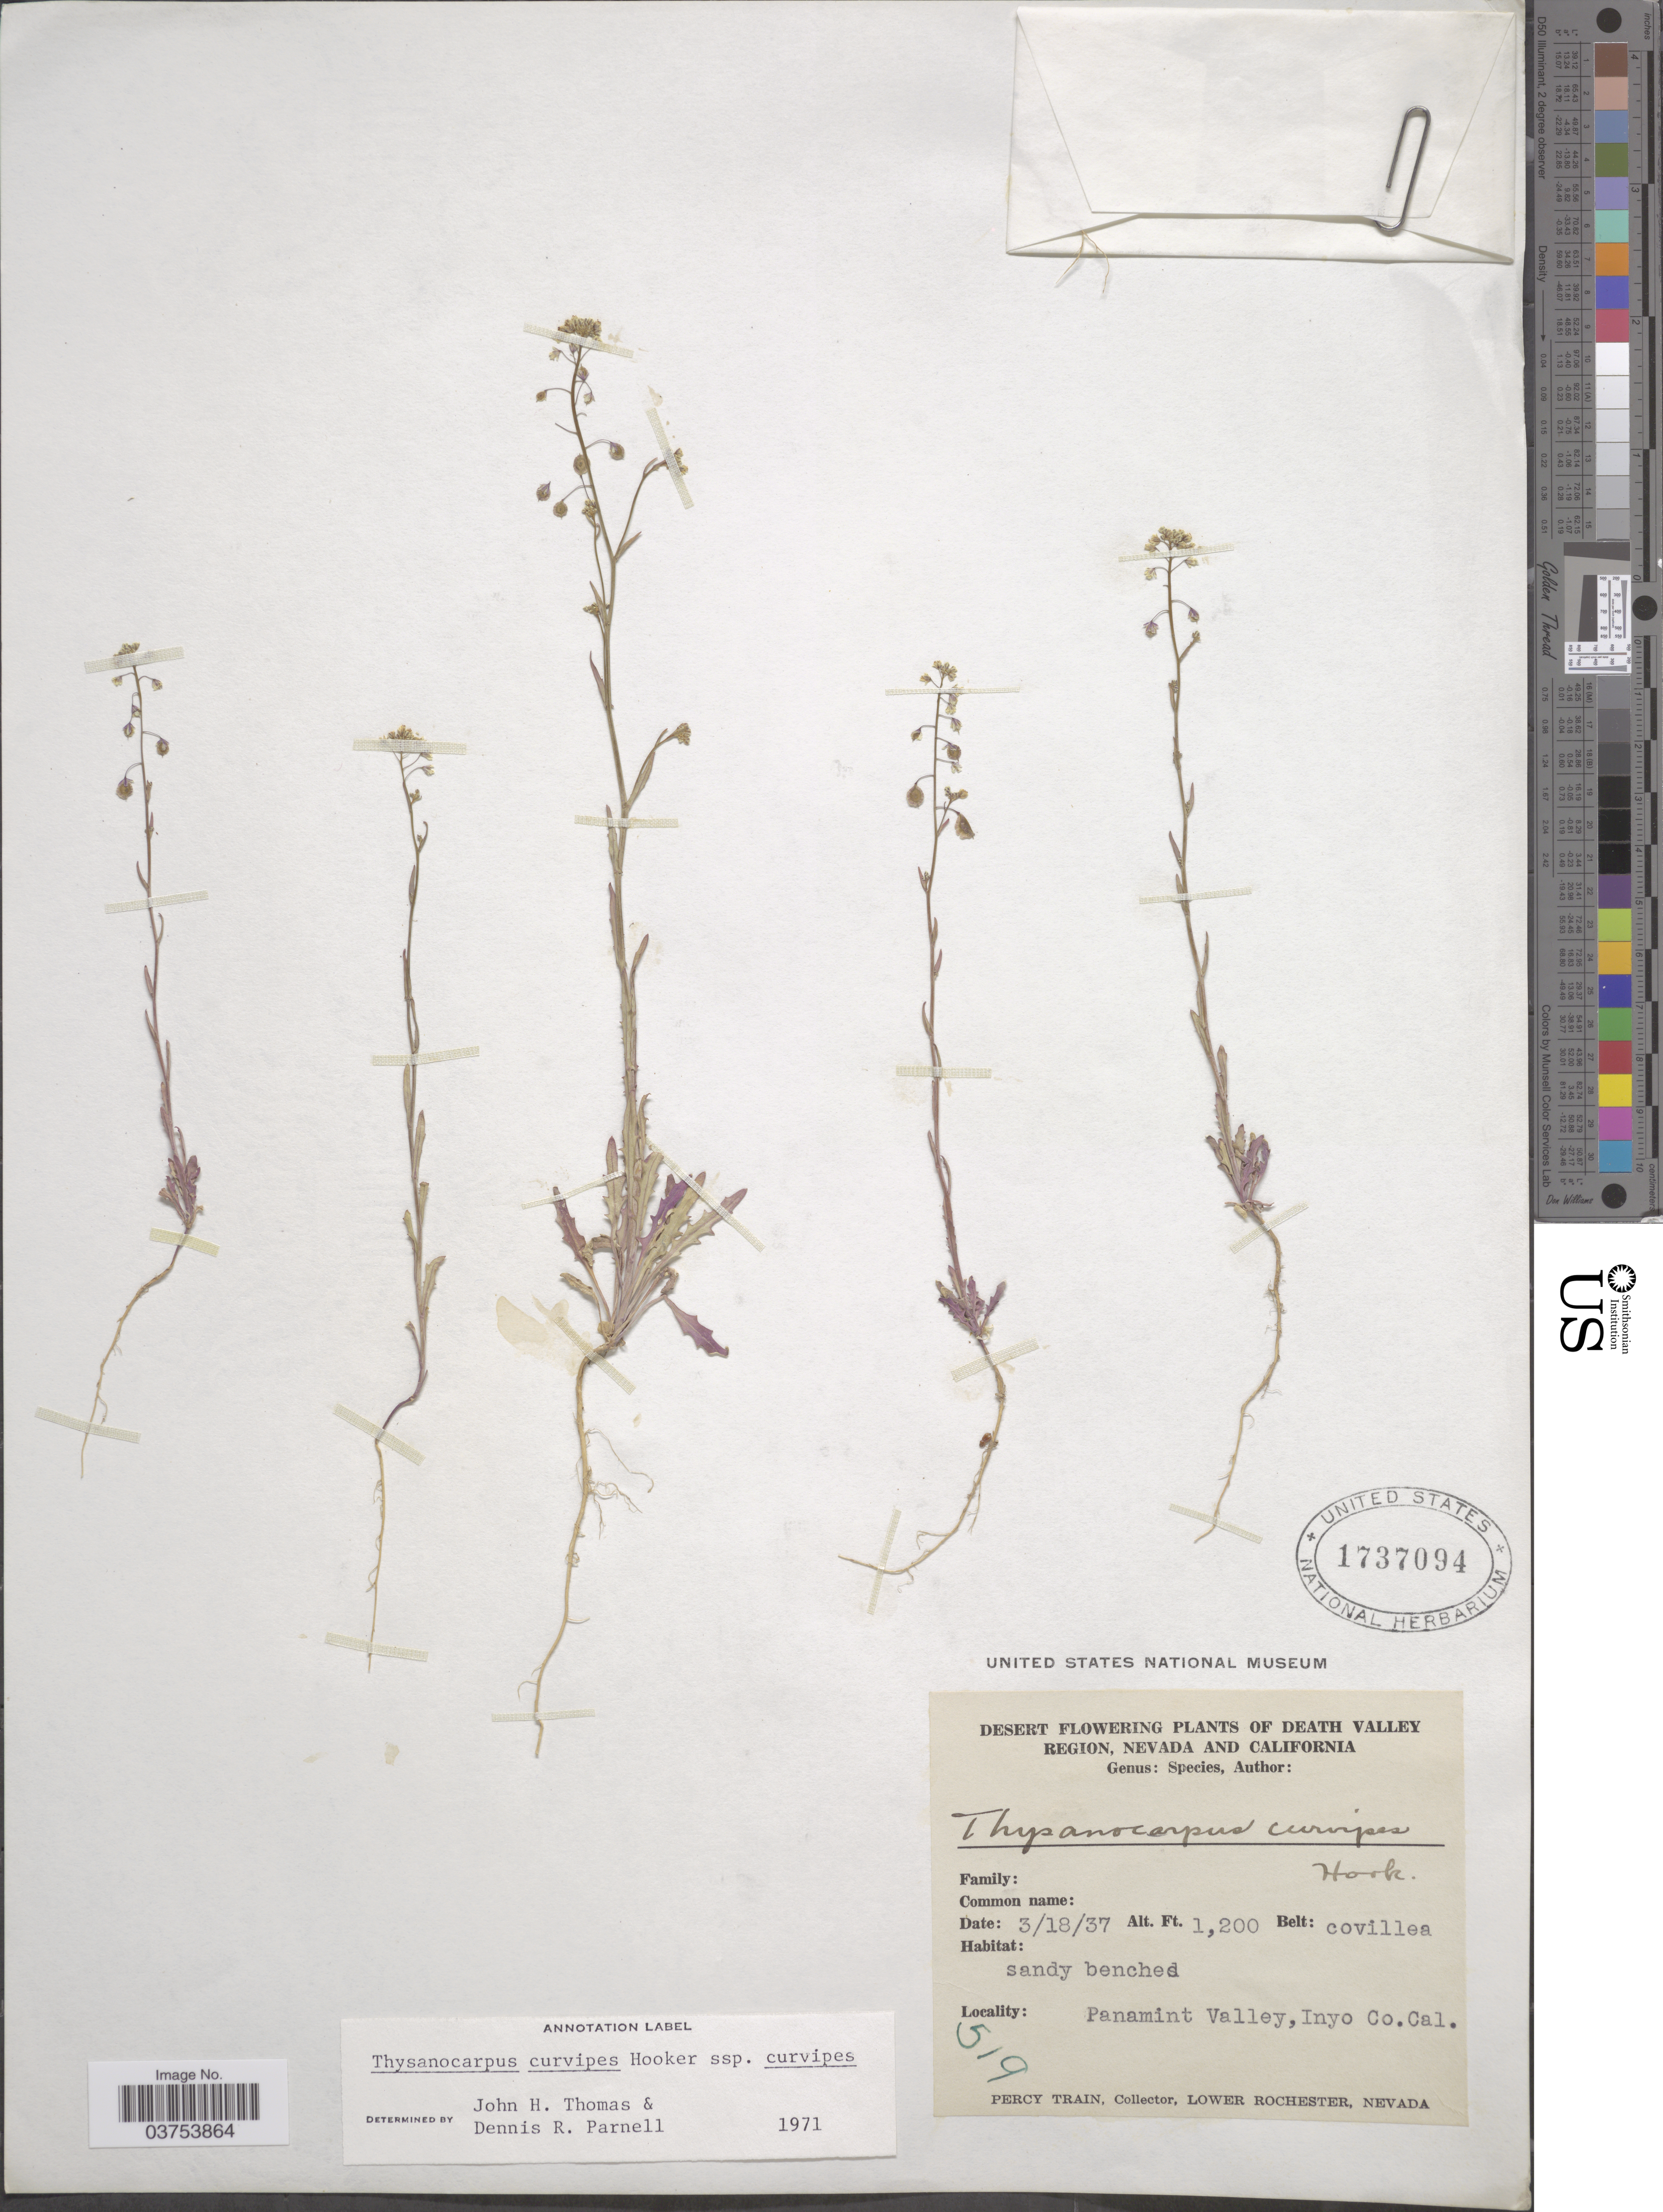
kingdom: Plantae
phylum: Tracheophyta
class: Magnoliopsida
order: Brassicales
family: Brassicaceae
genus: Thysanocarpus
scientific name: Thysanocarpus curvipes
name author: Hook.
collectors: P. Train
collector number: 519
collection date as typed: Transcribed d/m/y: 18/3/37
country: United States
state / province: California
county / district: Inyo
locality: Death Valley Region. Belt: covillea. Panamint Valley, Inyo Co.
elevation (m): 366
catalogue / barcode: US 1737094